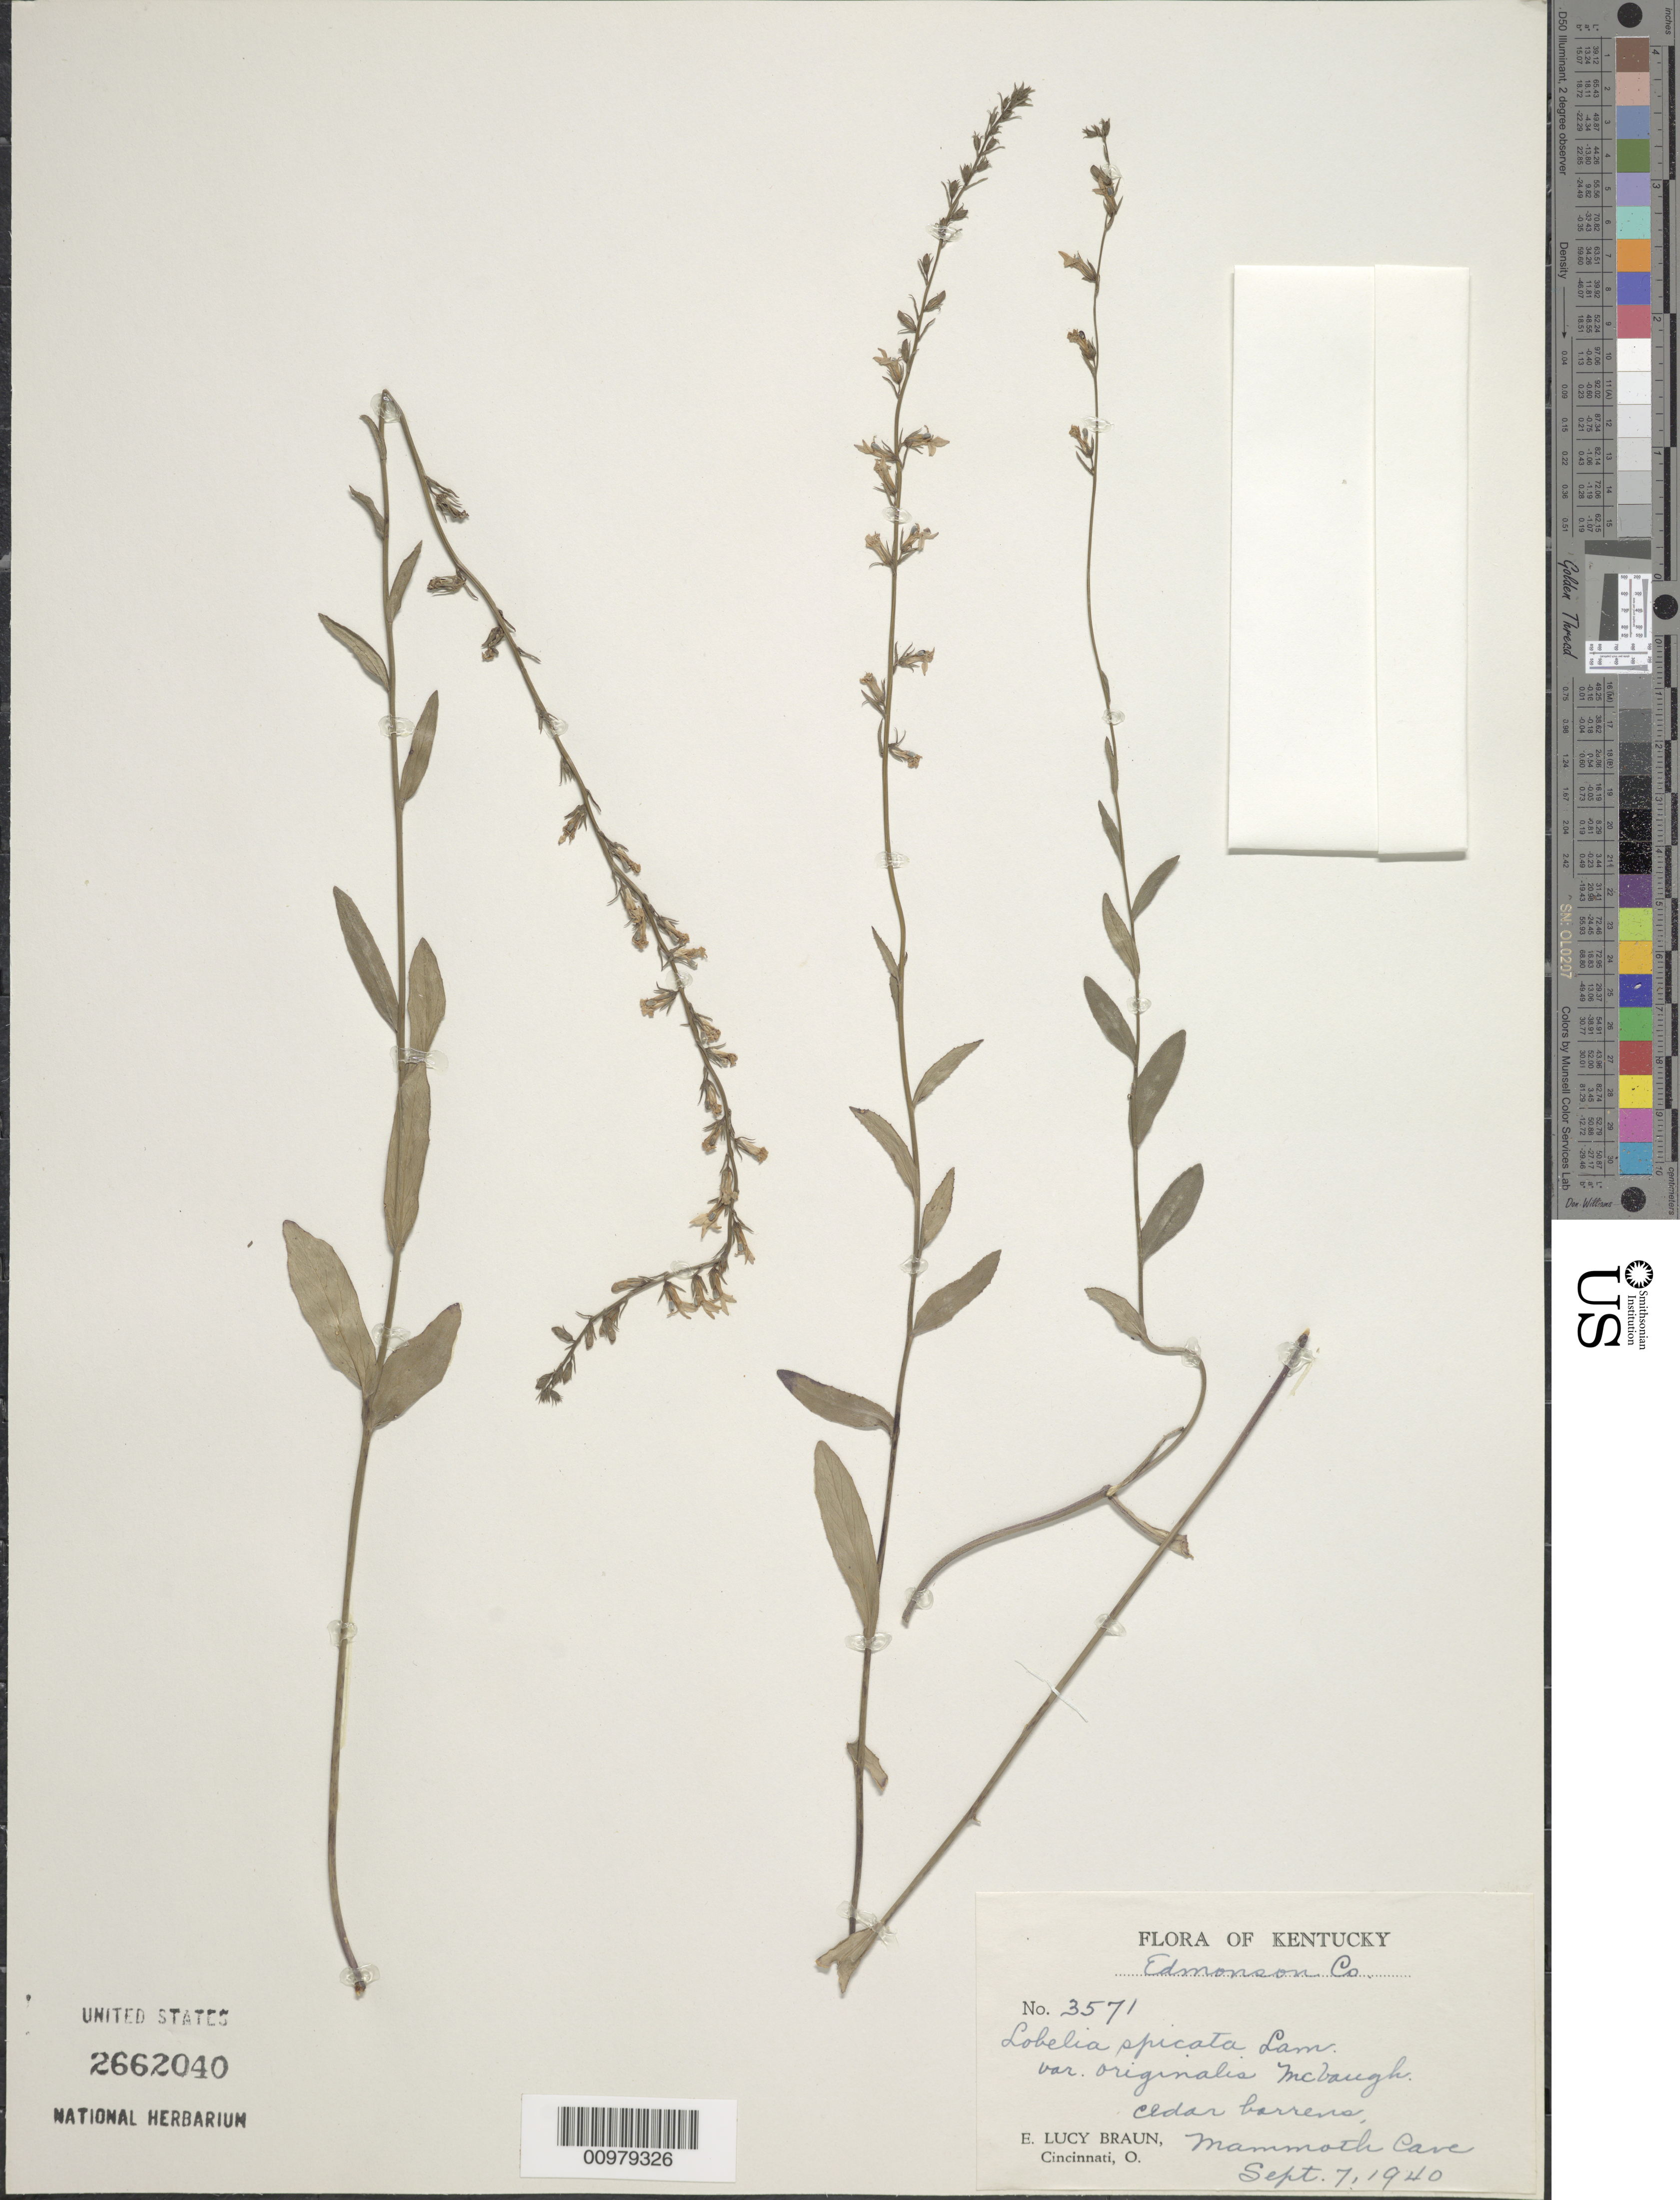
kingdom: Plantae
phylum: Tracheophyta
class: Magnoliopsida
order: Asterales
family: Campanulaceae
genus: Lobelia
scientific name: Lobelia spicata var. originalis McVaugh, nom. inval.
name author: McVaugh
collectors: E. L. Braun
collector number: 3571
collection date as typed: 07 Sep 1940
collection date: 1940-09-07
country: United States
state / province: Kentucky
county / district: Edmonson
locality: Mammoth Cave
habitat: cedar barrens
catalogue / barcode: US 2662040